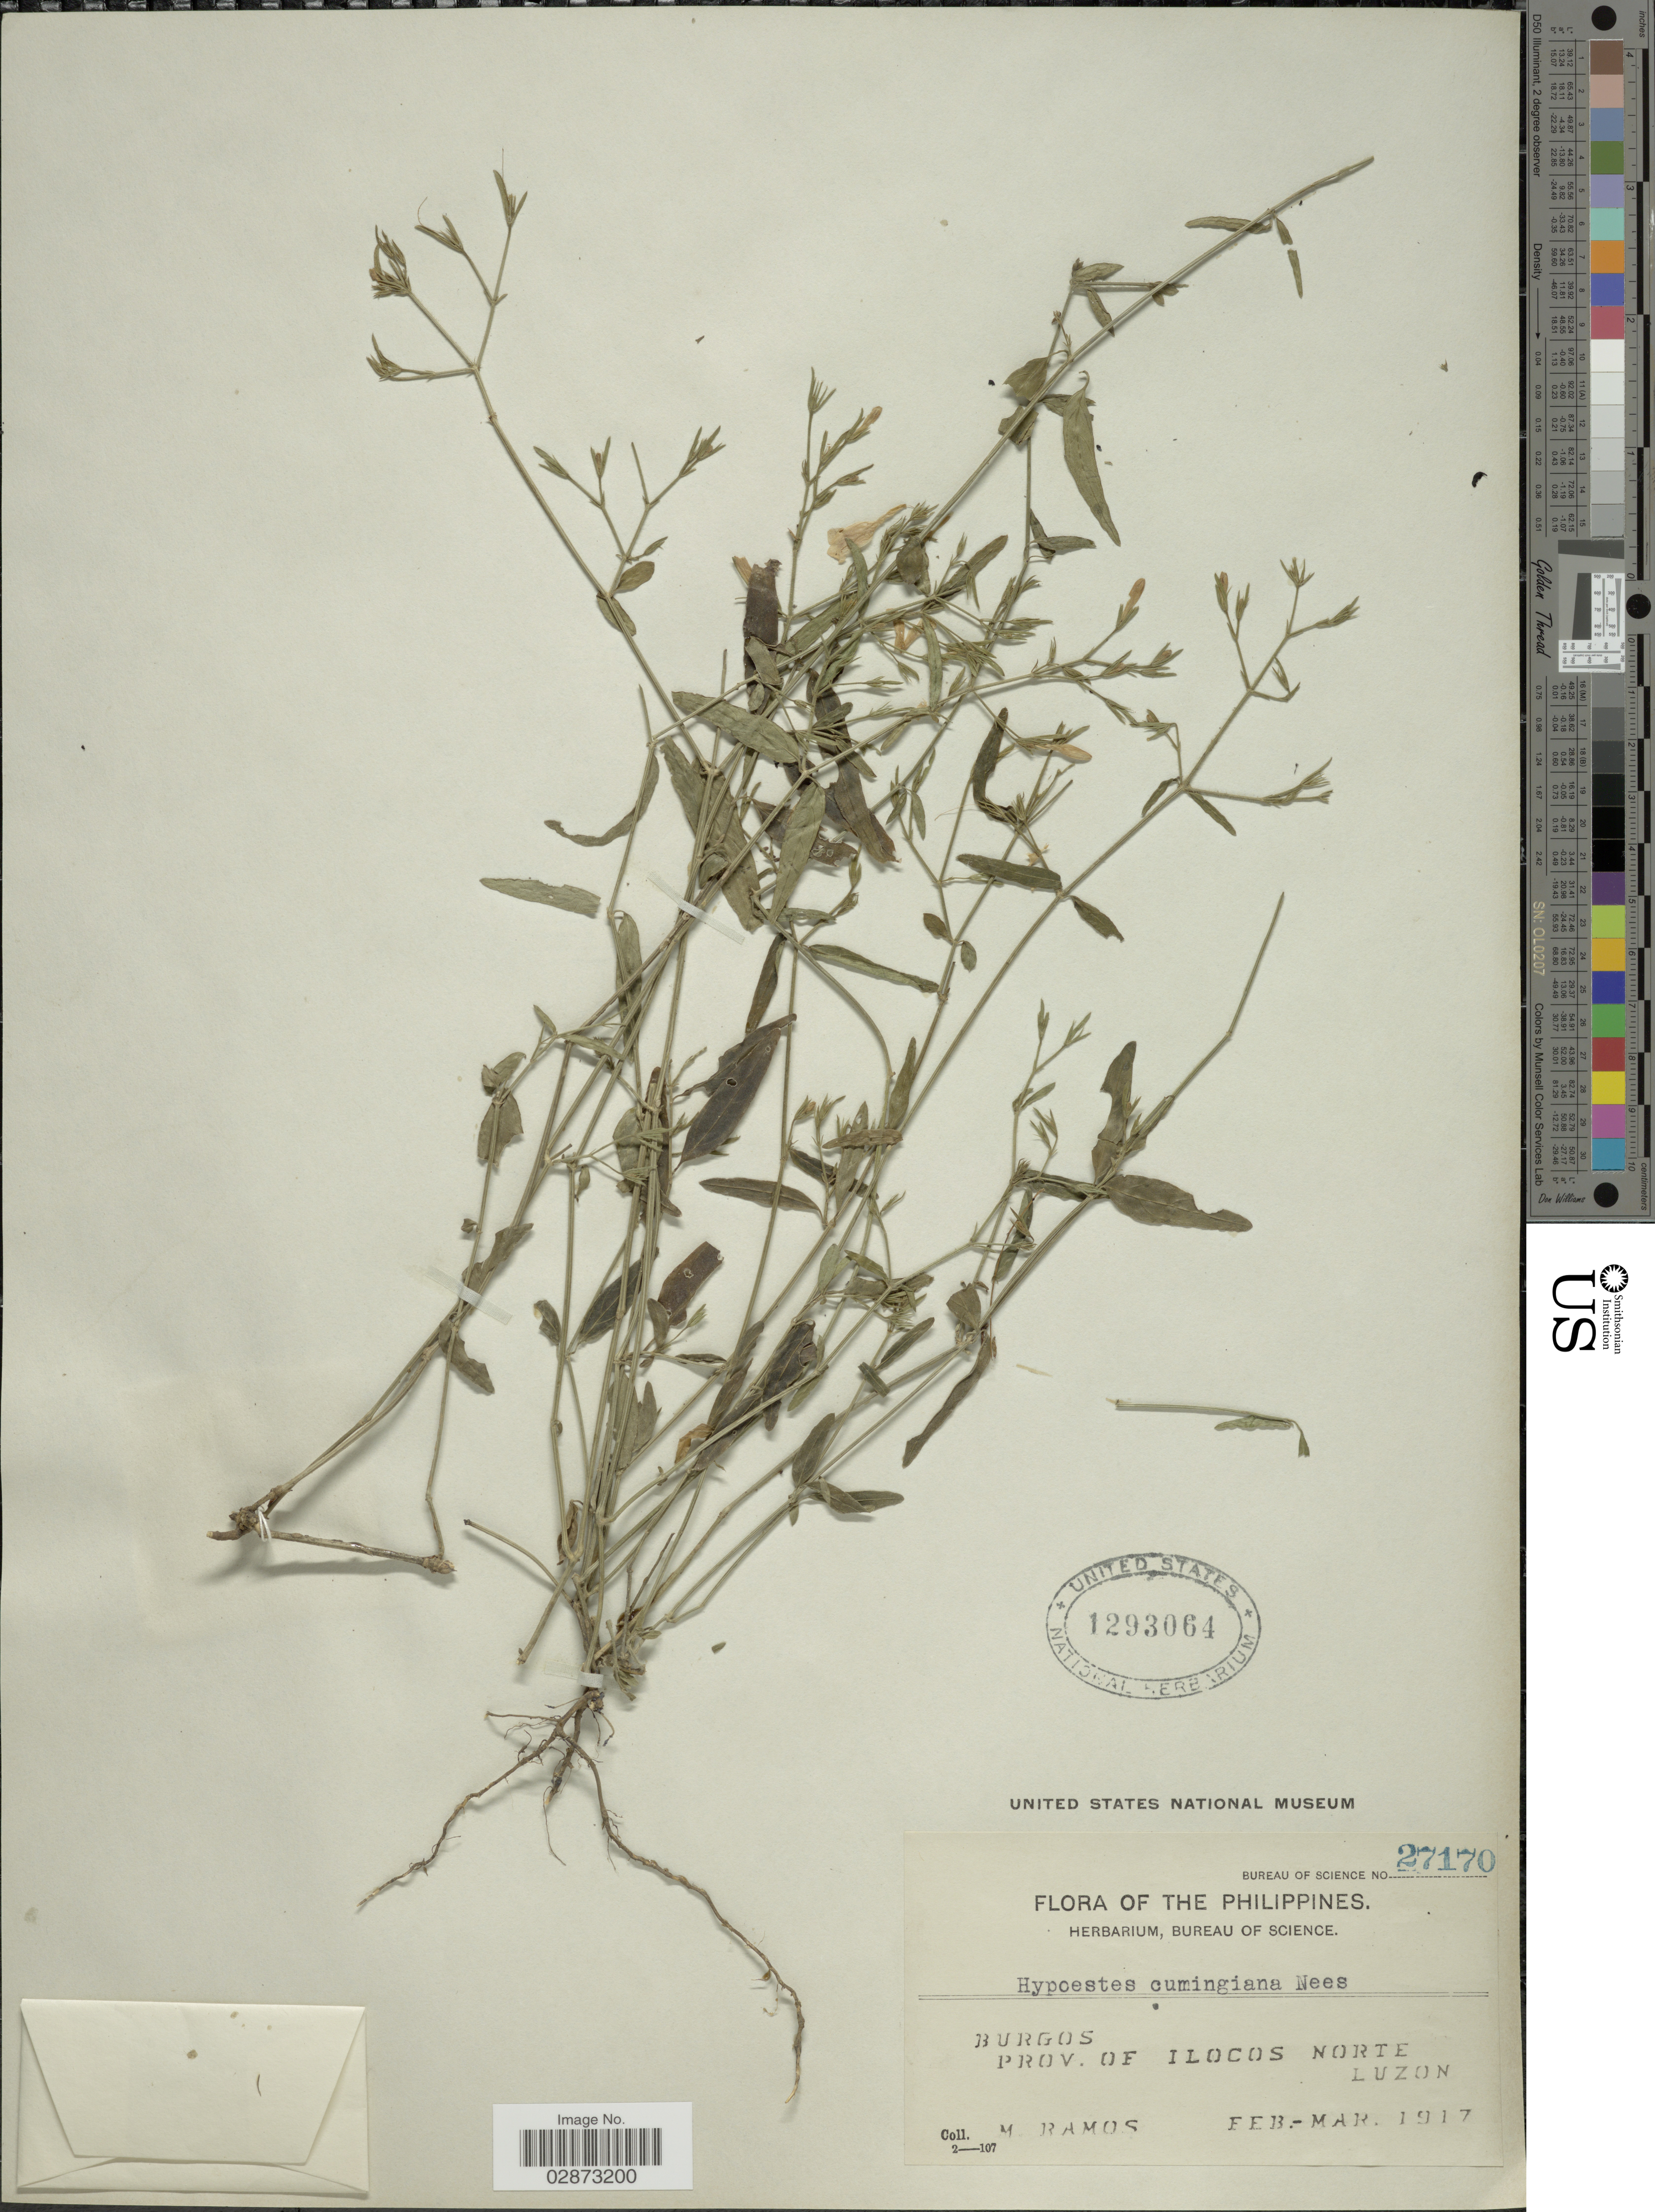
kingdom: Plantae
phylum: Tracheophyta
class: Magnoliopsida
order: Lamiales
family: Acanthaceae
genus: Hypoestes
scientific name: Hypoestes cumingiana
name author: (Nees) Benth. & Hook. f.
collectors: M. Ramos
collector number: Bureau of Science 27170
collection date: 1917-02/1917-03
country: Philippines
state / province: Ilocos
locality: Burgos. Prov. of Ilocos Norte. Luzon.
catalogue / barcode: US 1293064